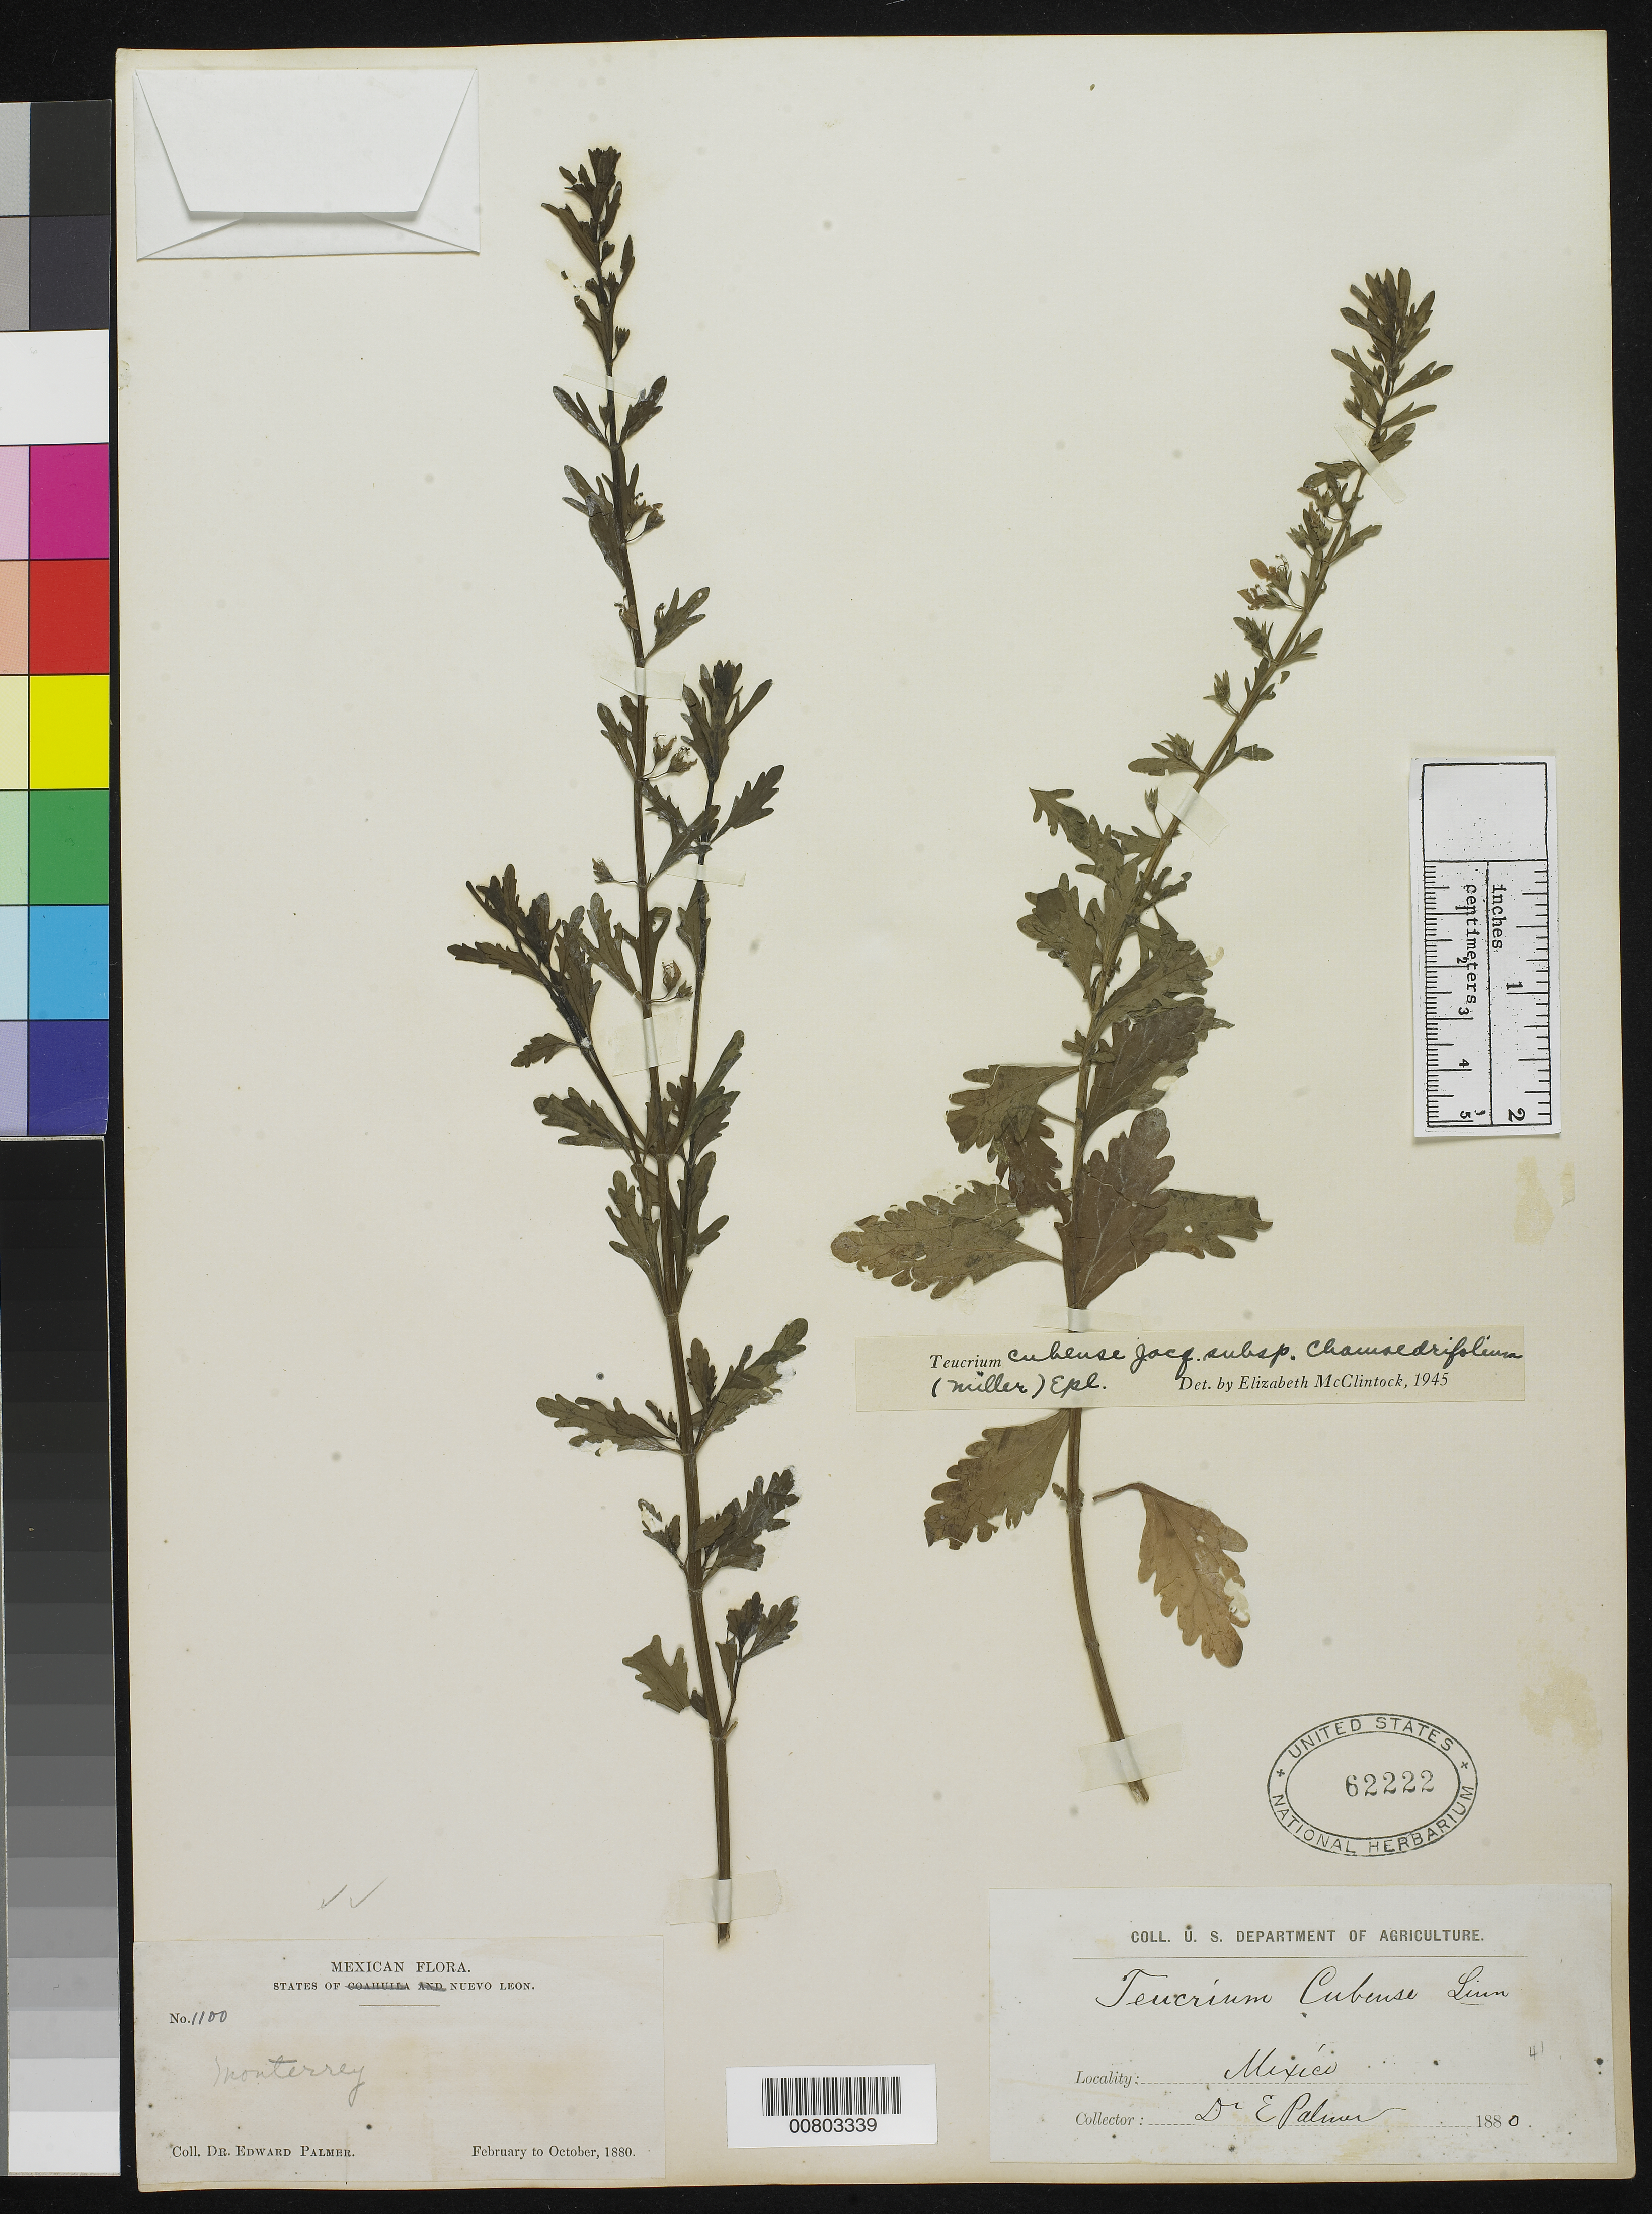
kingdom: Plantae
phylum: Tracheophyta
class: Magnoliopsida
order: Lamiales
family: Lamiaceae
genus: Teucrium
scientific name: Teucrium cubense subsp. chamaedrifolium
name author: Jacq.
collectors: E. Palmer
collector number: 1100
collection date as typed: Feb 1880 to -- Oct 1880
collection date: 1880-02/1880-10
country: Mexico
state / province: Nuevo León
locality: Monterrey, Nuevo León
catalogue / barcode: US 62222